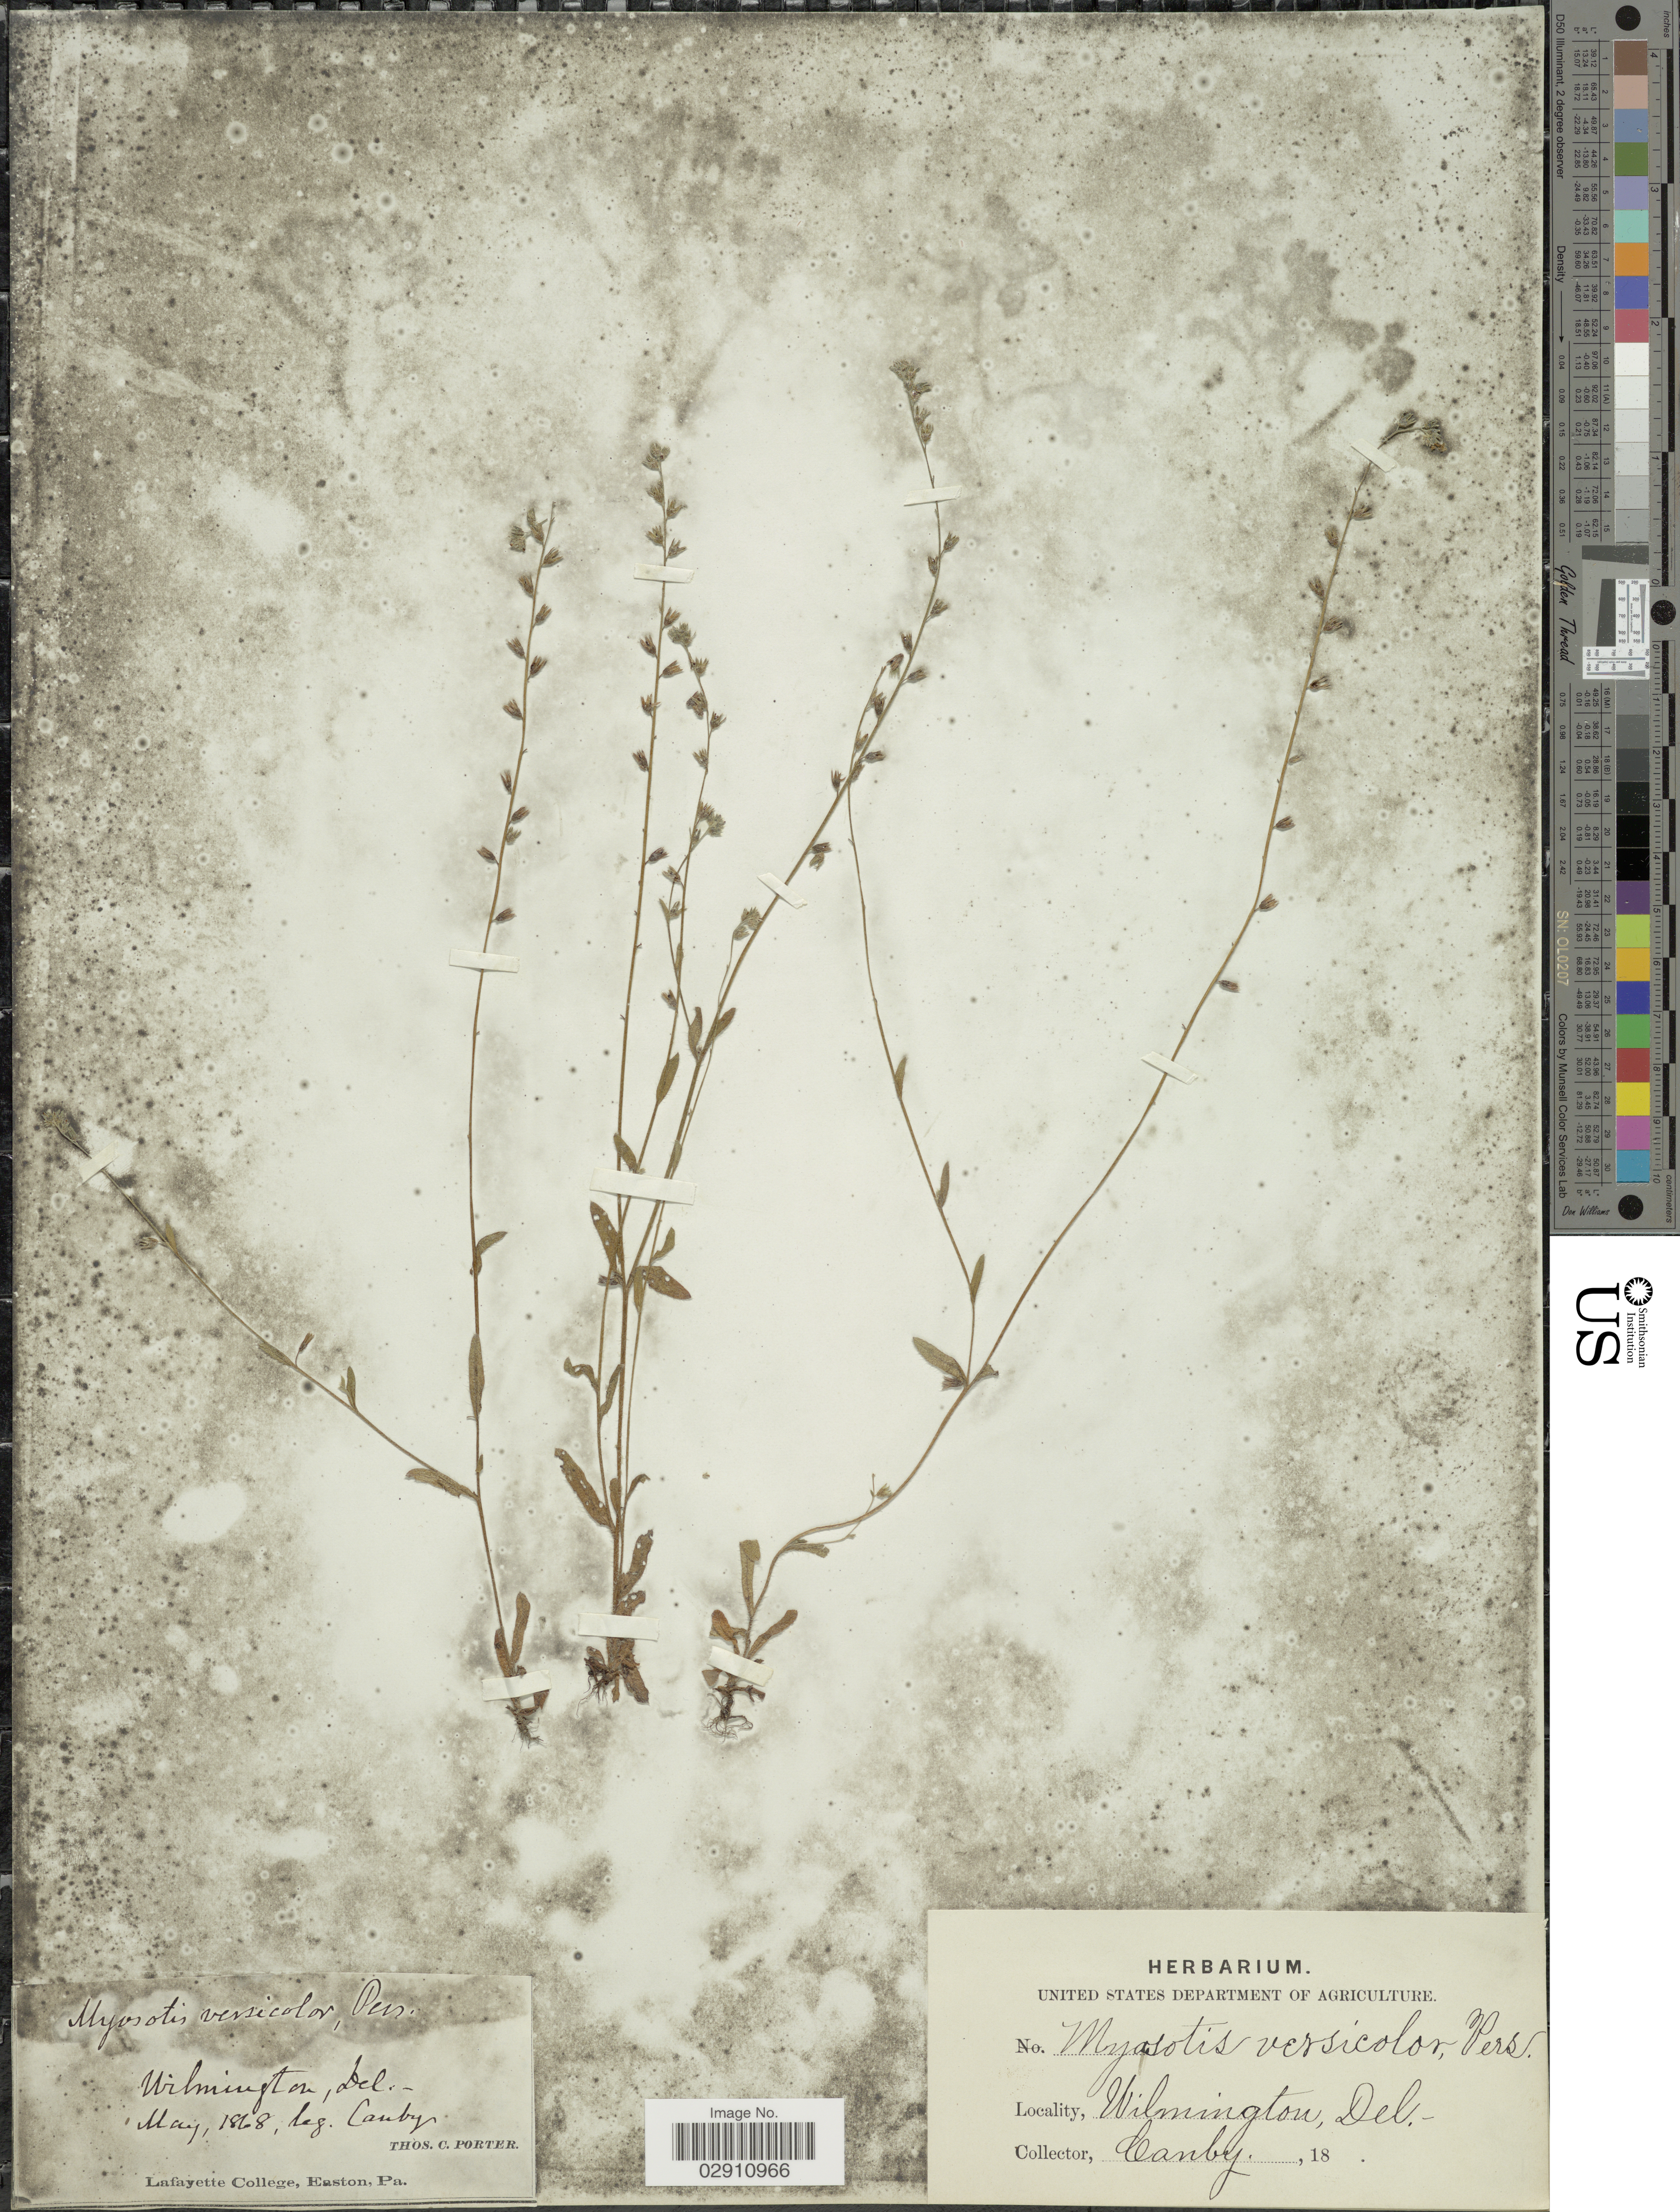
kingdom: Plantae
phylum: Tracheophyta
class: Magnoliopsida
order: Boraginales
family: Boraginaceae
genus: Myosotis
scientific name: Myosotis discolor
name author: Pers.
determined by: Goldman, Doug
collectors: Canby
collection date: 1868-05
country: United States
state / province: Delaware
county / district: New Castle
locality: Wilmington, Del.